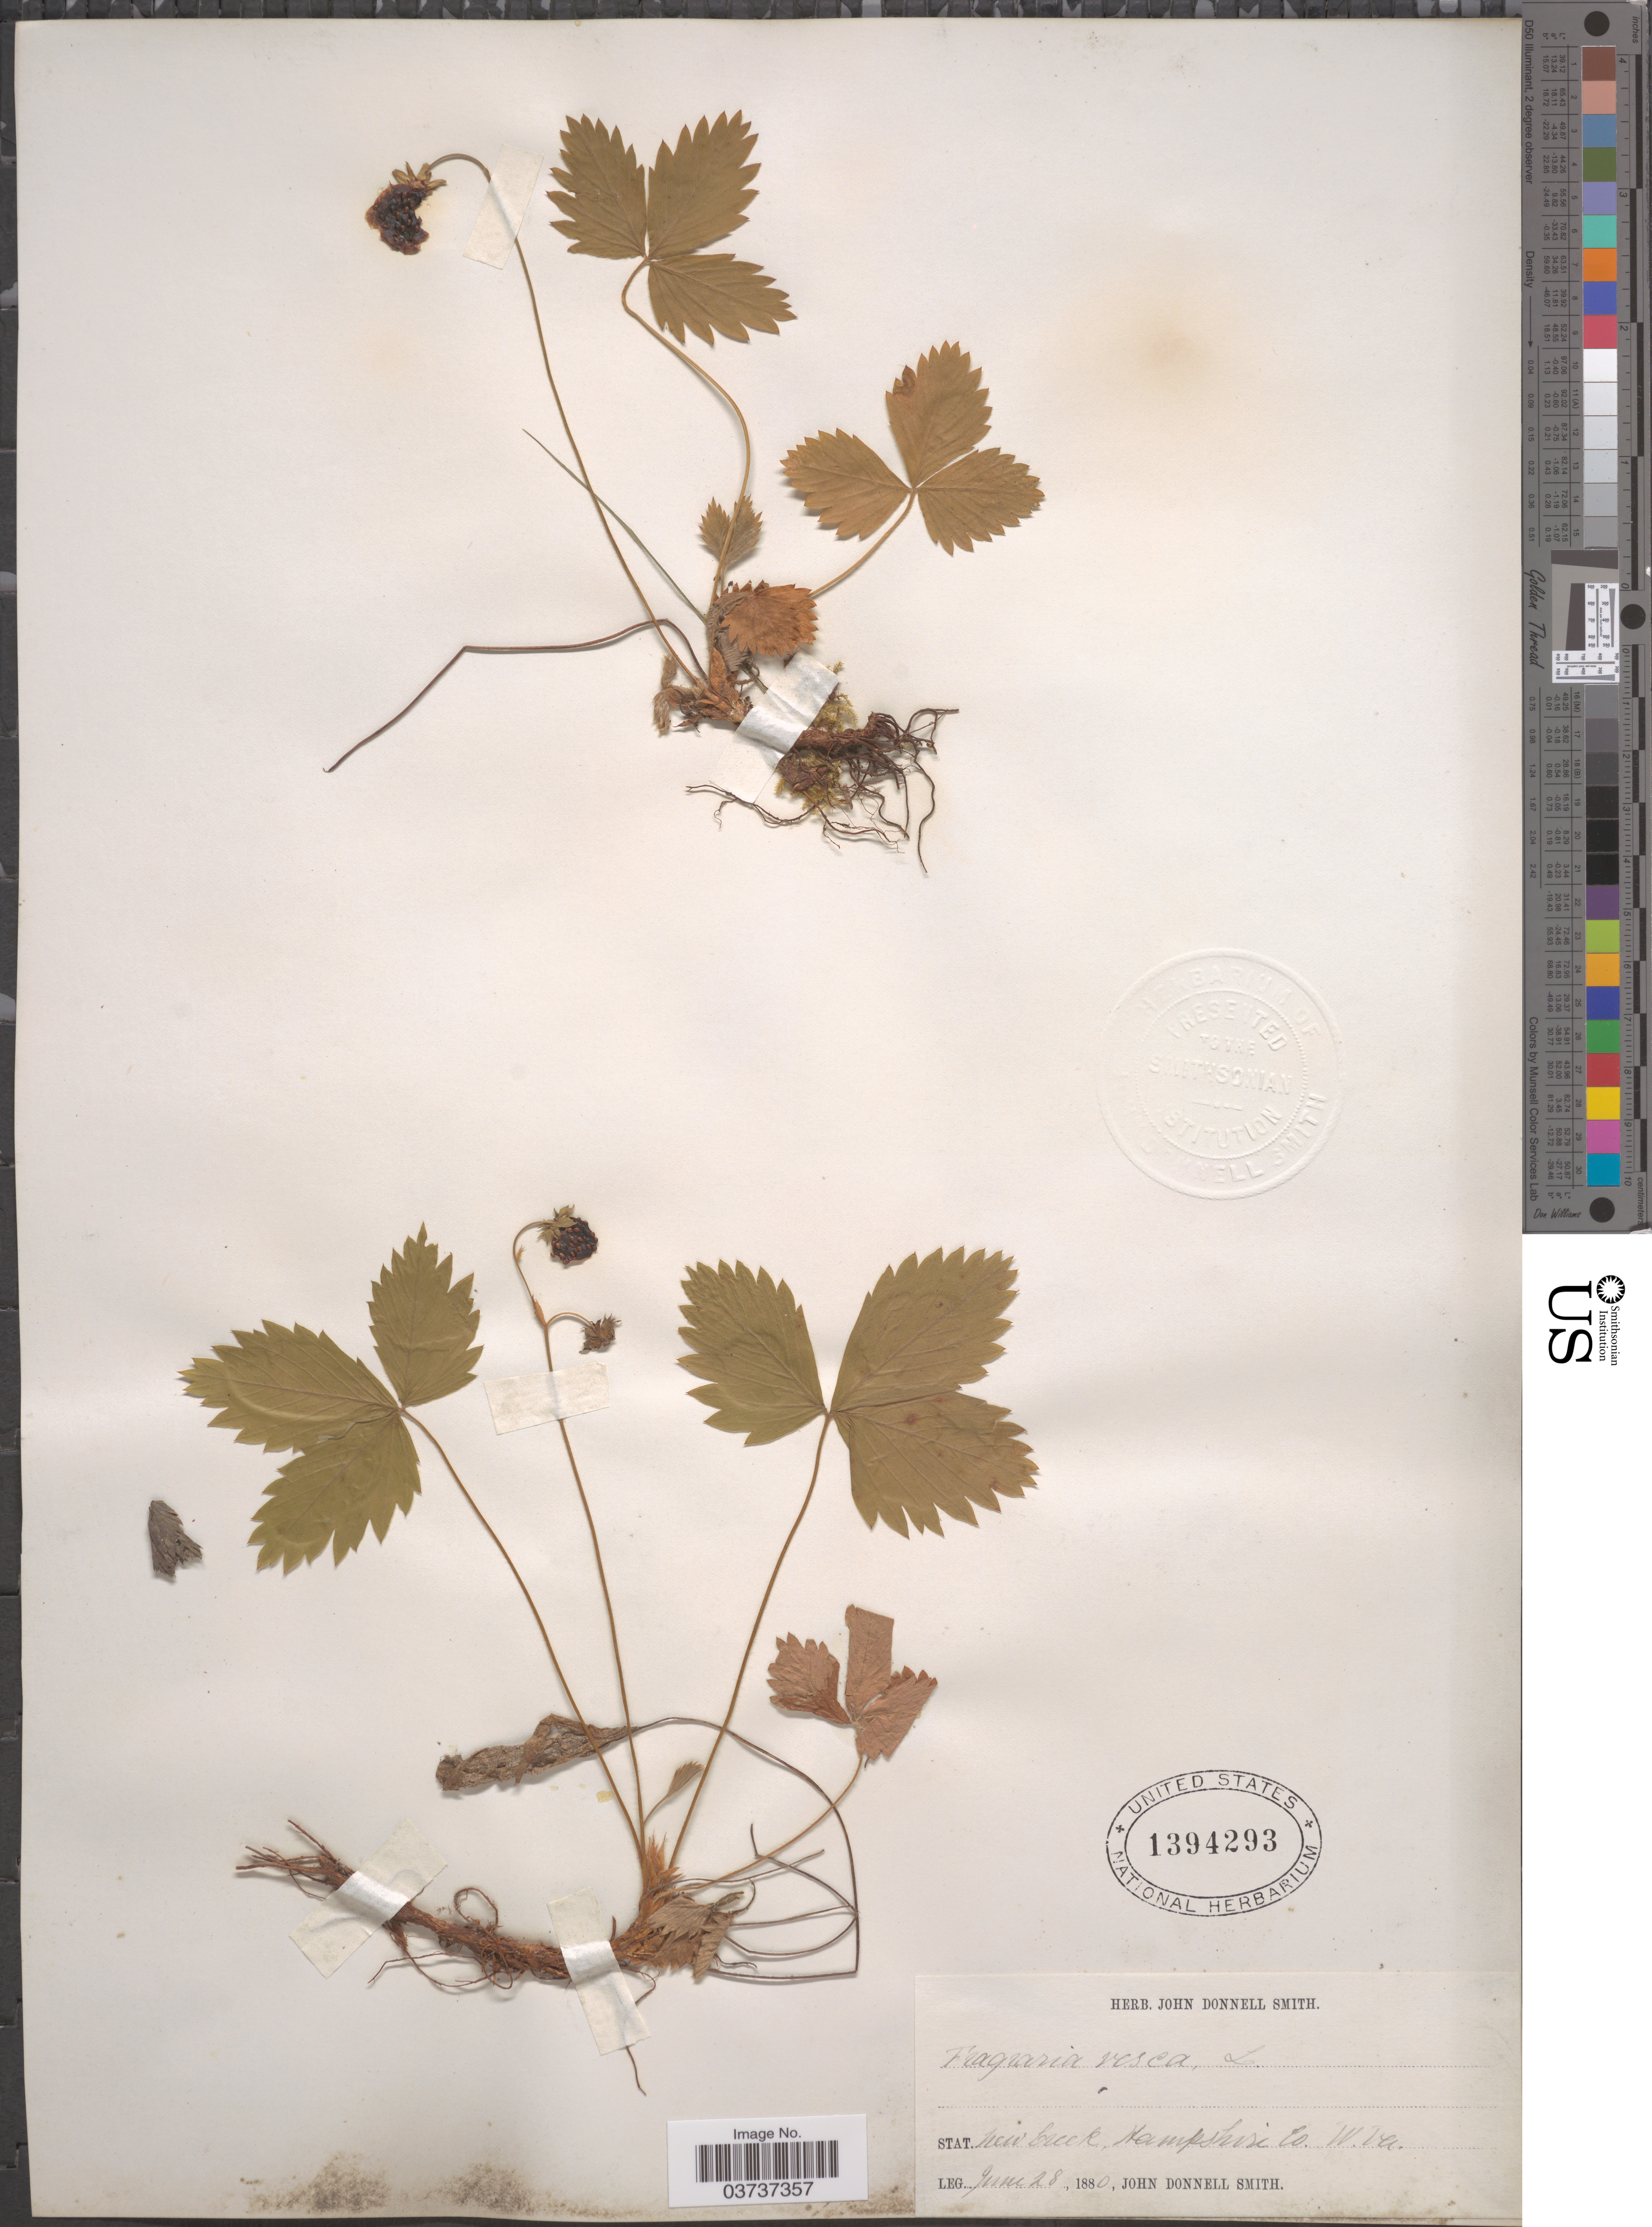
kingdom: Plantae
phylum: Tracheophyta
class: Magnoliopsida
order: Rosales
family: Rosaceae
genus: Fragaria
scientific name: Fragaria vesca subsp. americana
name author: (Porter) Staudt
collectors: J. Donnell Smith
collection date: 1880-06-28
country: United States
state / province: West Virginia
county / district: Hampshire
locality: Stat. New Creek, Hampshire Co.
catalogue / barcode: US 1394293